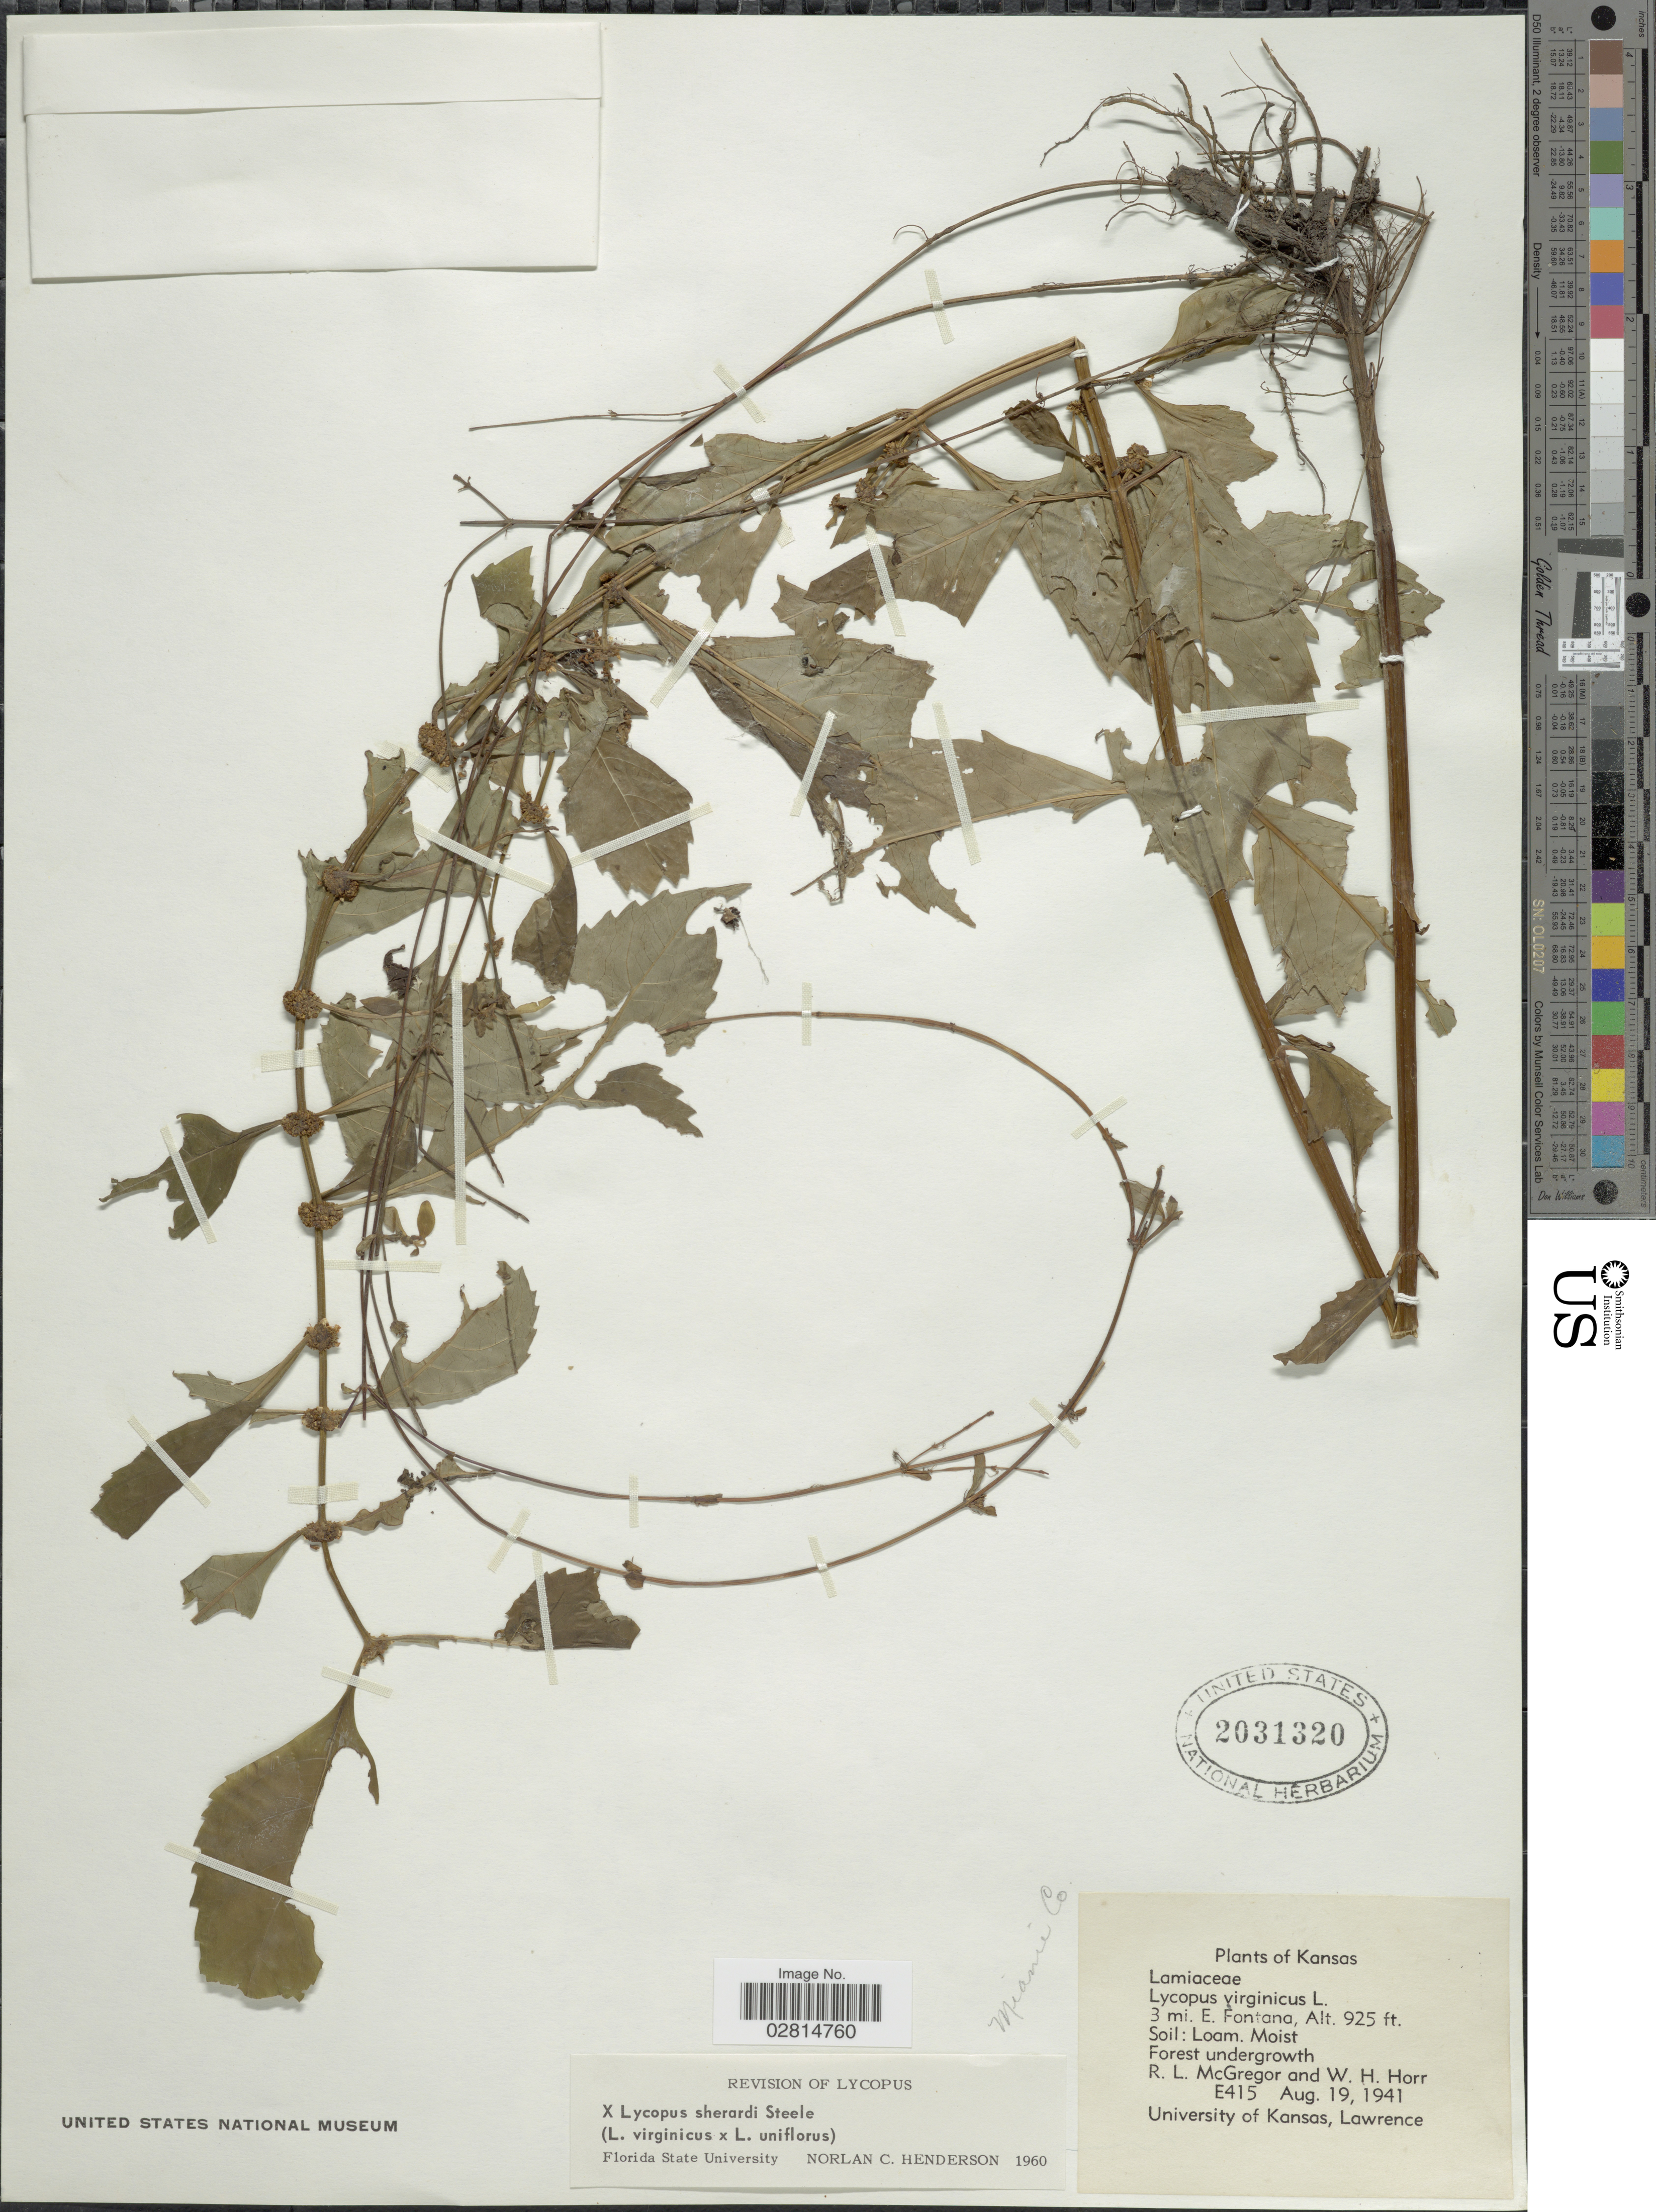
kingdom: Plantae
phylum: Tracheophyta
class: Magnoliopsida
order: Lamiales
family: Lamiaceae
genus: Lycopus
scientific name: Lycopus x sherardii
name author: E.S. Steele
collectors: R. McGregor & W. H. Horr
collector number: E415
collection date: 1941-08-19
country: United States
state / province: Kansas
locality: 3 mi. E. Fontana.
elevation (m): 282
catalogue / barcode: US 2031320